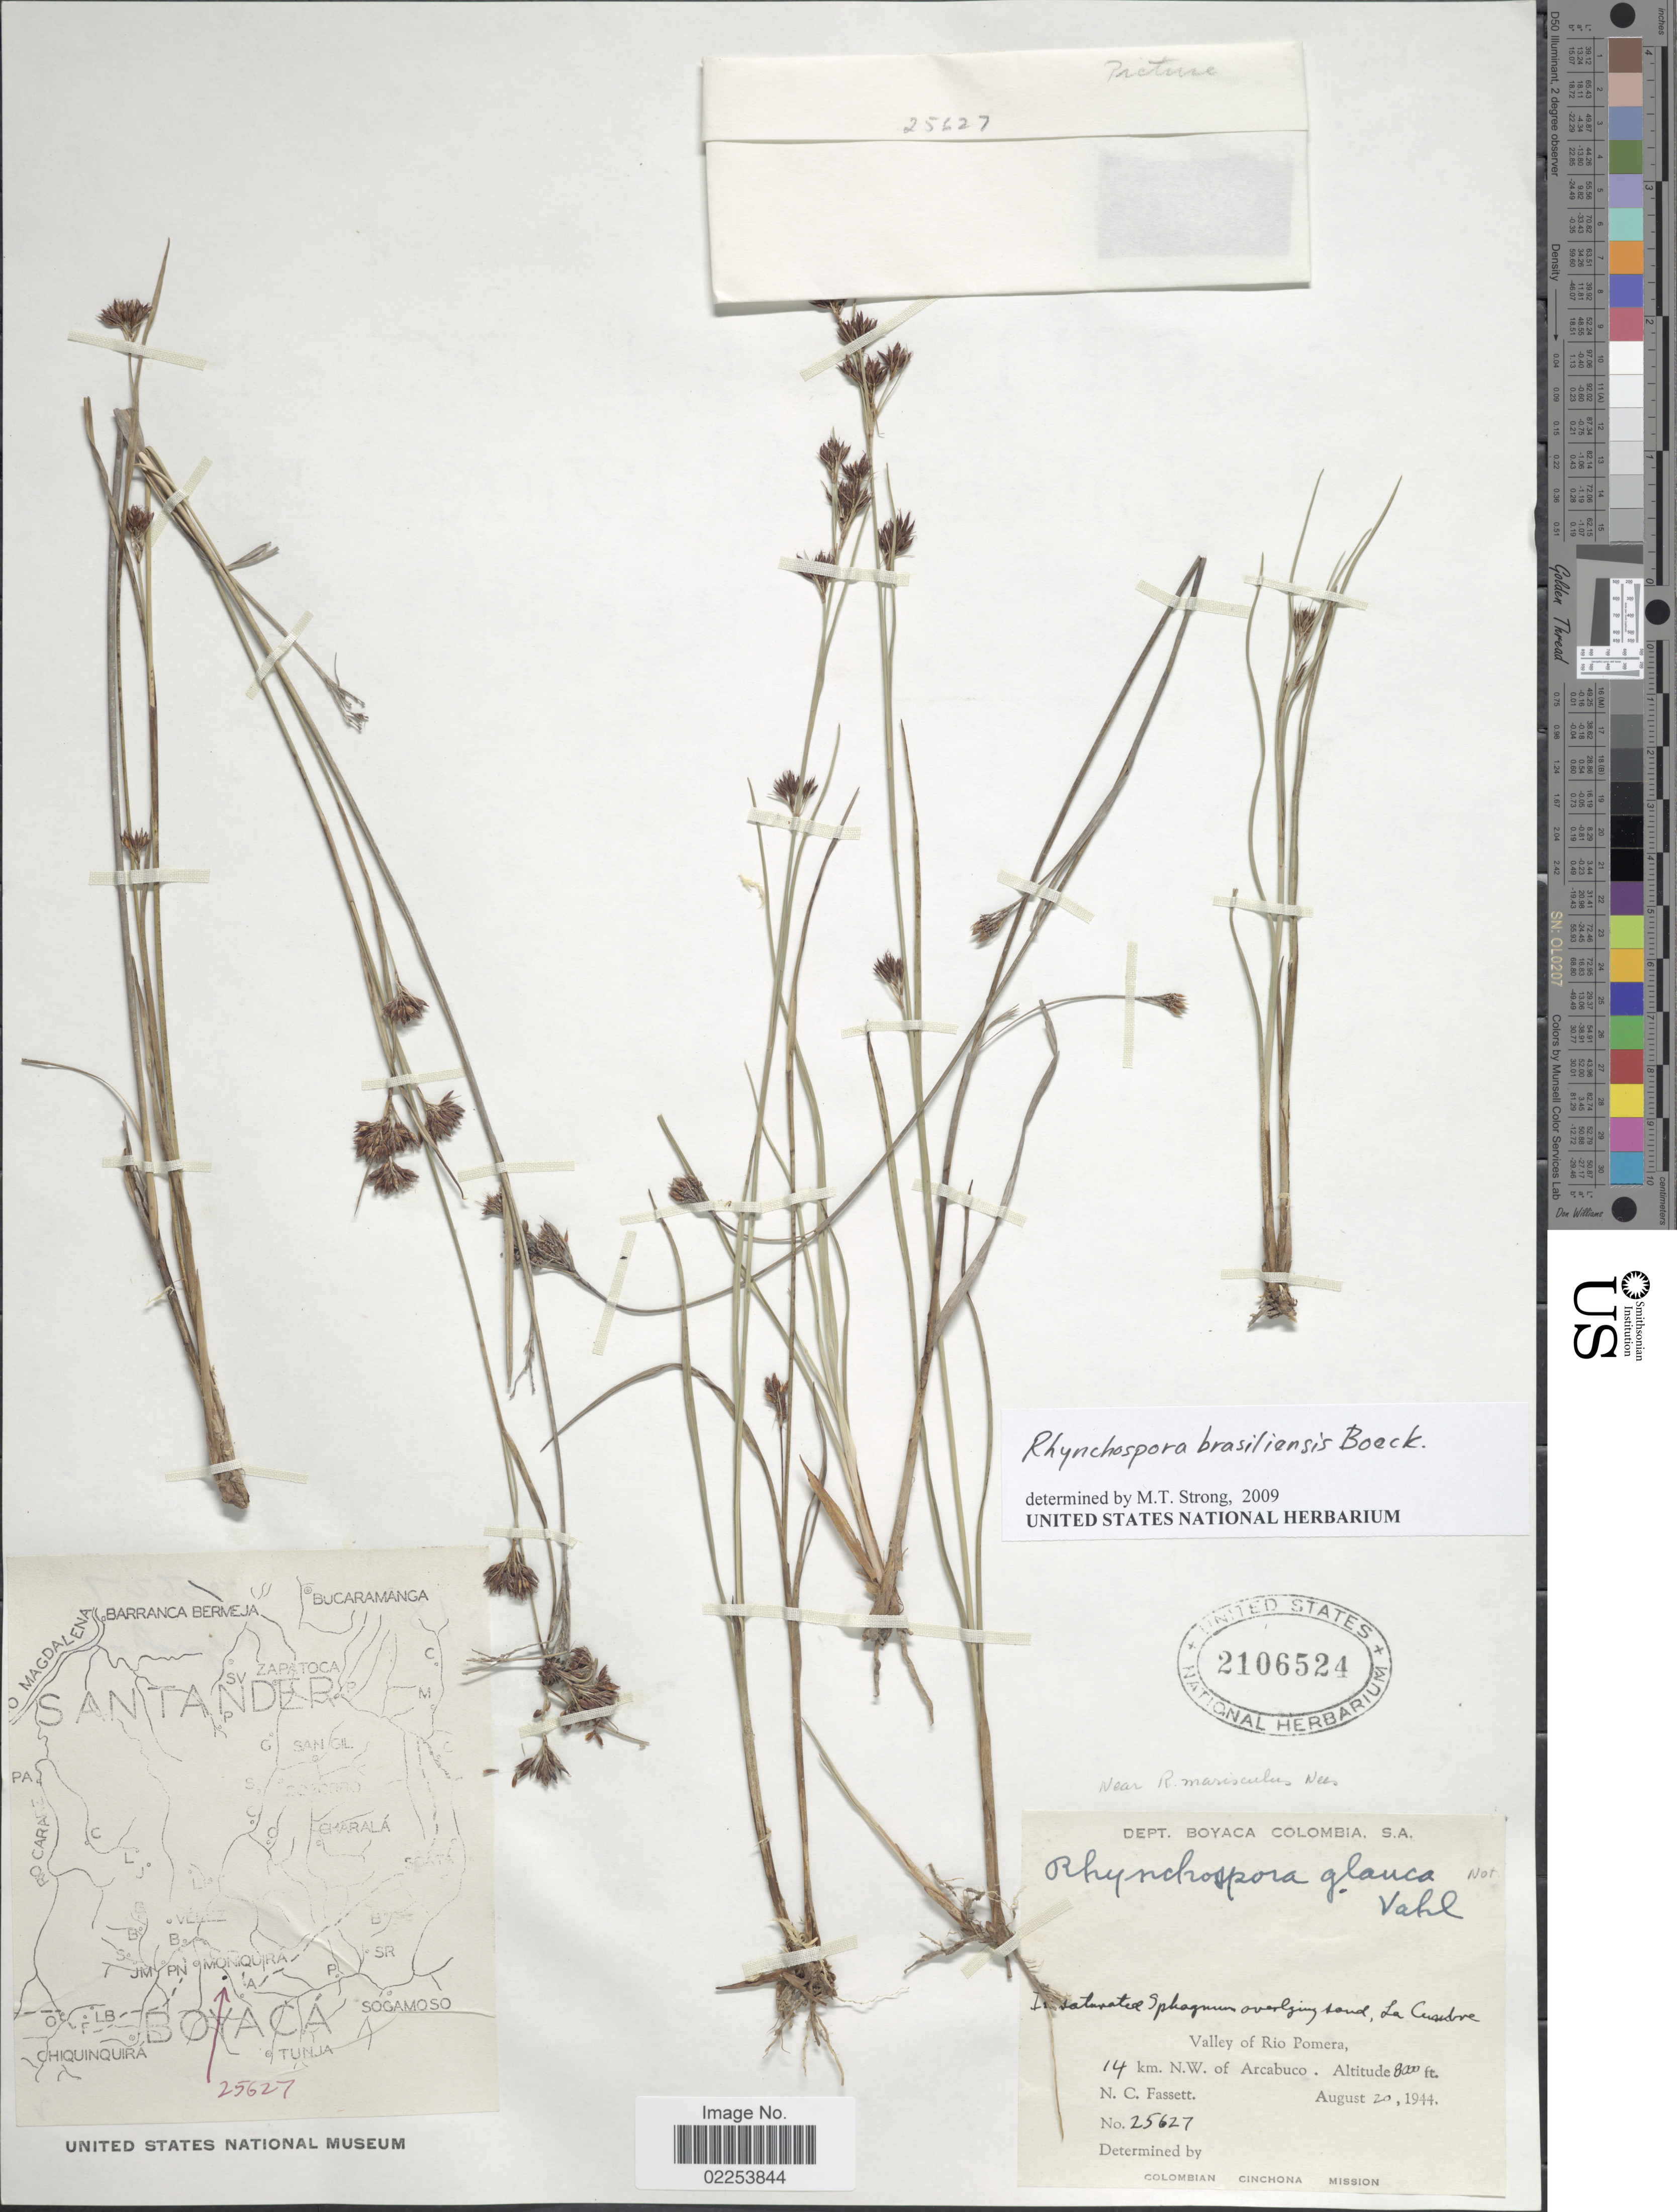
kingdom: Plantae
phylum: Tracheophyta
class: Liliopsida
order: Poales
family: Cyperaceae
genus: Rhynchospora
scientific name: Rhynchospora brasiliensis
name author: Boeckeler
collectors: N. C. Fassett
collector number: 25627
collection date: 1944-08-20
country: Colombia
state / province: Boyacá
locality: Valley of Rio Pomera, 14 km. N. W. of Arcabuco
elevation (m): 2438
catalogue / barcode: US 2106524